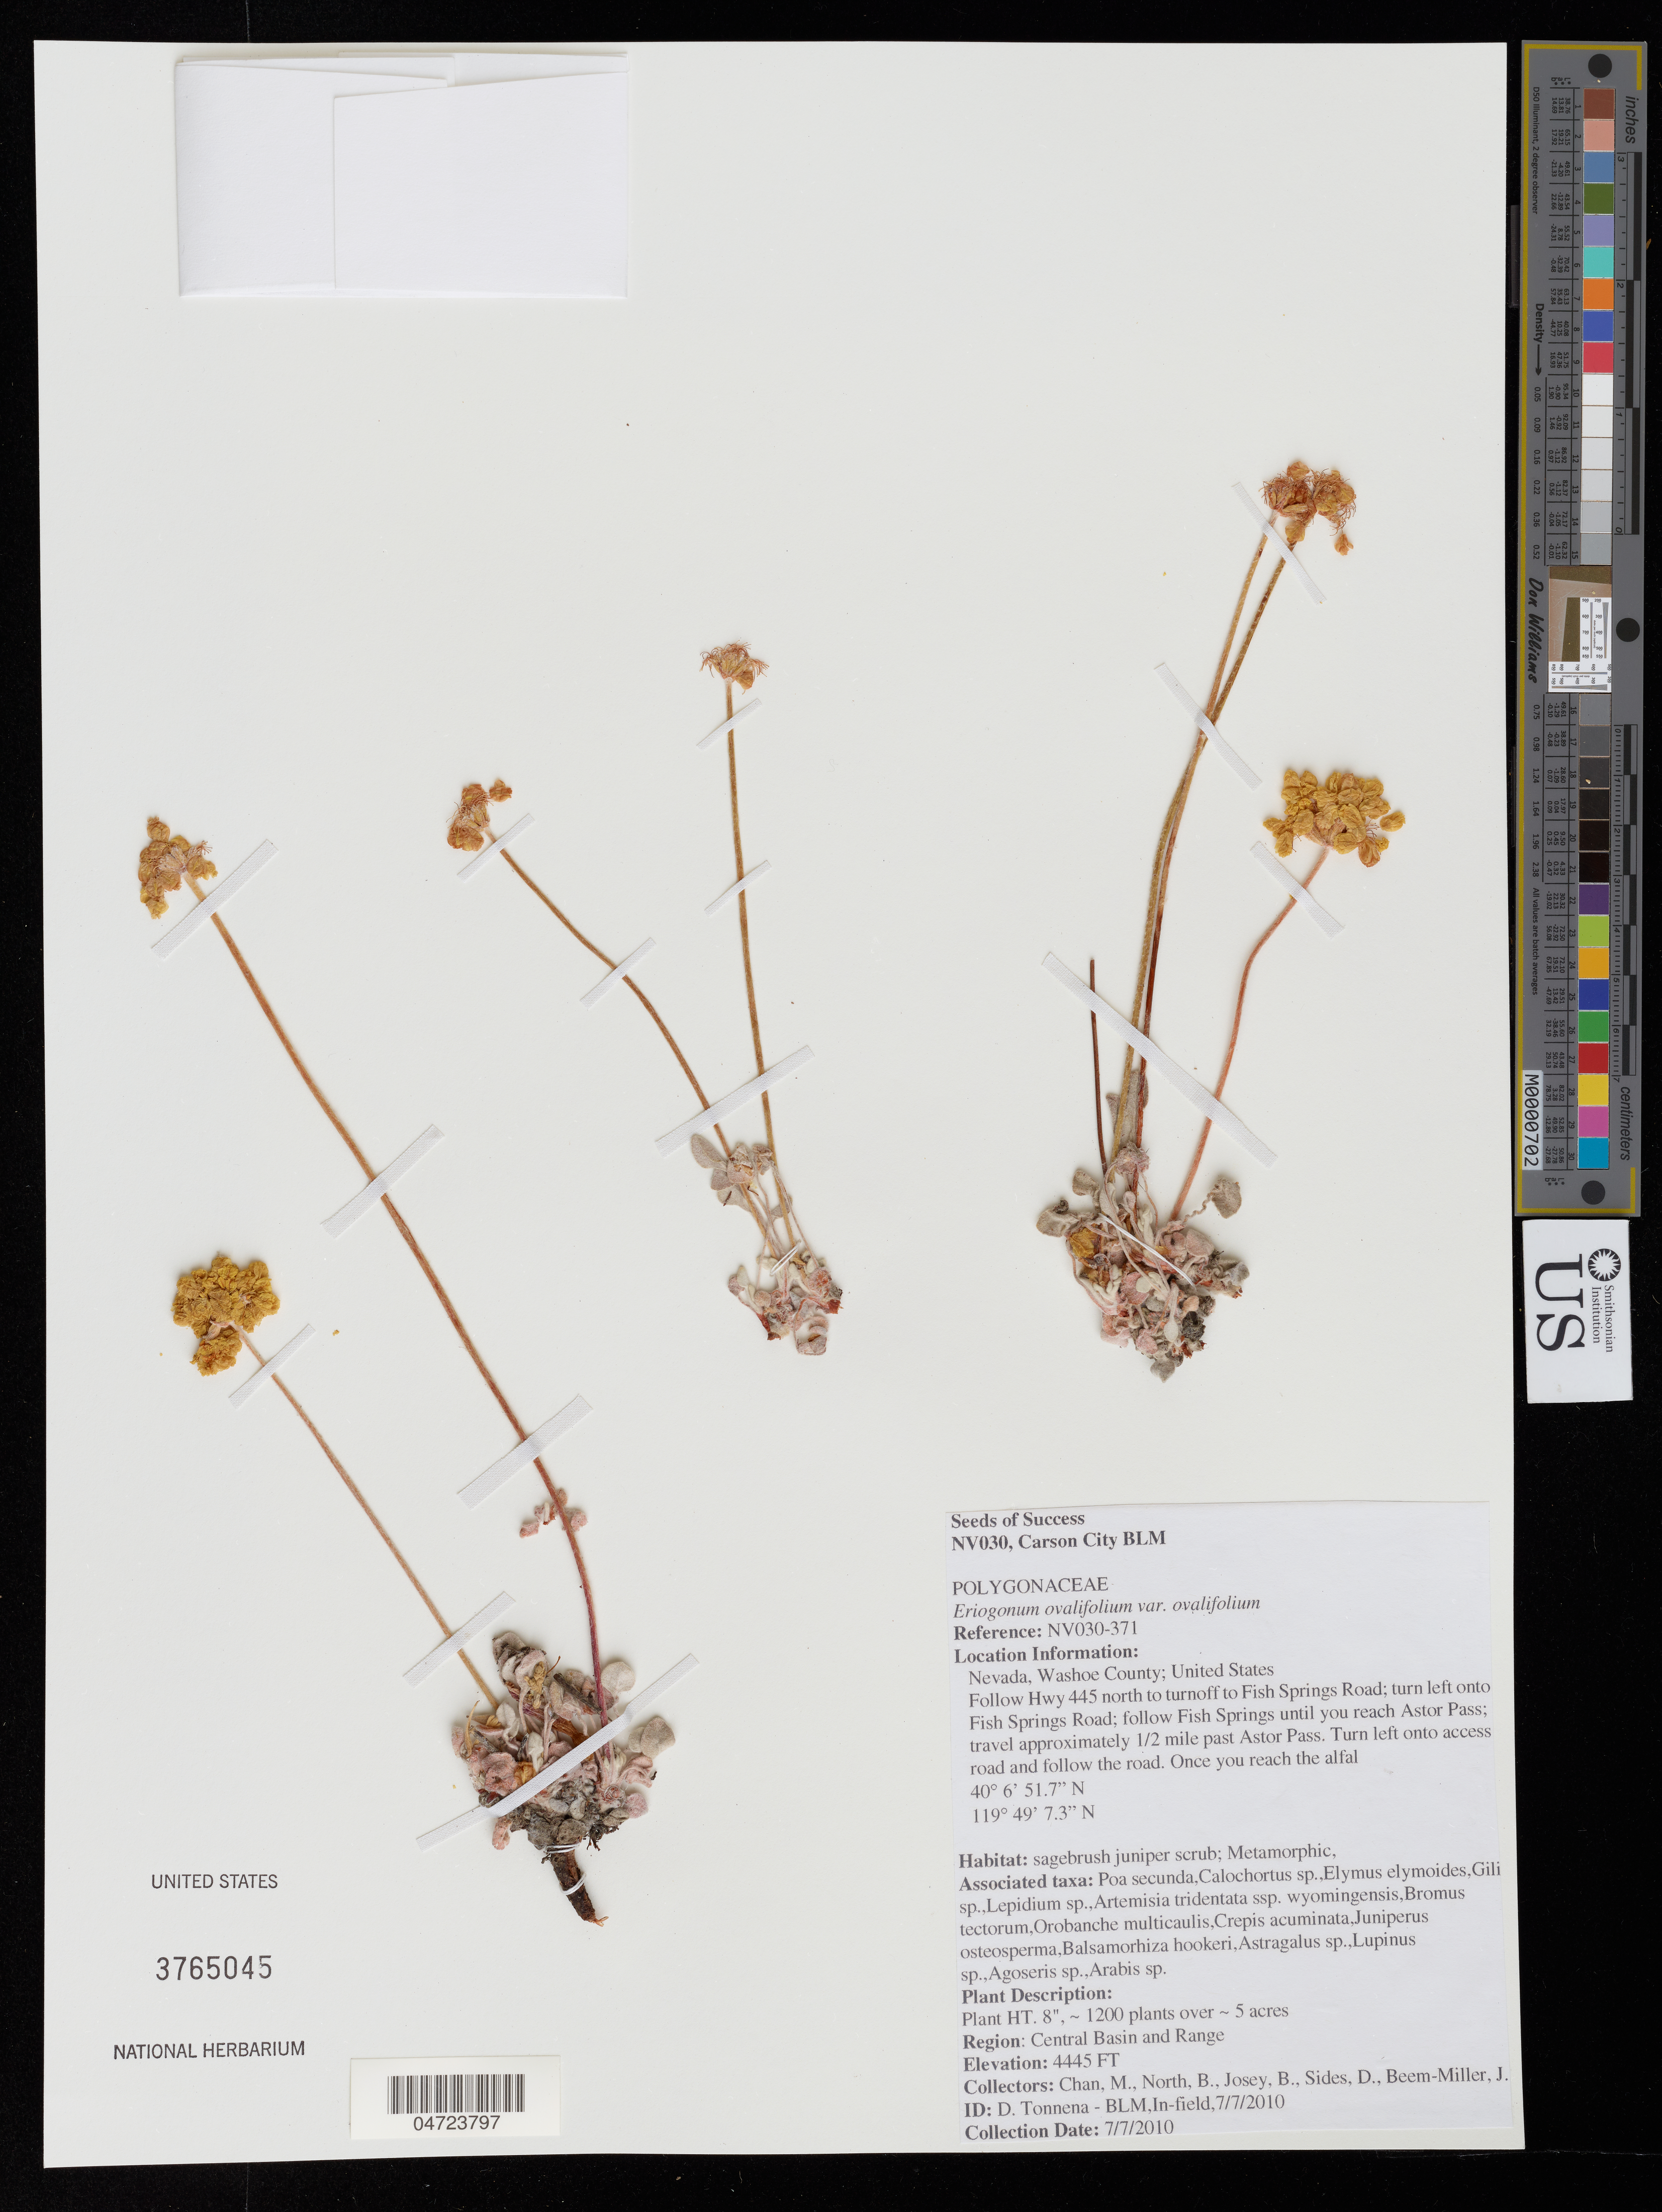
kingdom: Plantae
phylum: Tracheophyta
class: Magnoliopsida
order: Caryophyllales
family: Polygonaceae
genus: Eriogonum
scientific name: Eriogonum ovalifolium var. ovalifolium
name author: Nutt.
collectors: M. Chan, B. North, B. Josey, D. Sides & J. Beam-Miller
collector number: NV030-371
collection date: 2010-07-07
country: United States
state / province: Nevada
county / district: Washoe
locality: Washoe County. Follow Hwy 445 north to turnoff to Fish Springs Road; turn left onto Fish Springs Road; follow Fish Springs until you reach Astor Pass; travel approximately 1/2 mile past Astor Pass. Turn left onto access road and follow the road. Region: Central Basin and Range.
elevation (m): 1355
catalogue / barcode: US 3765045